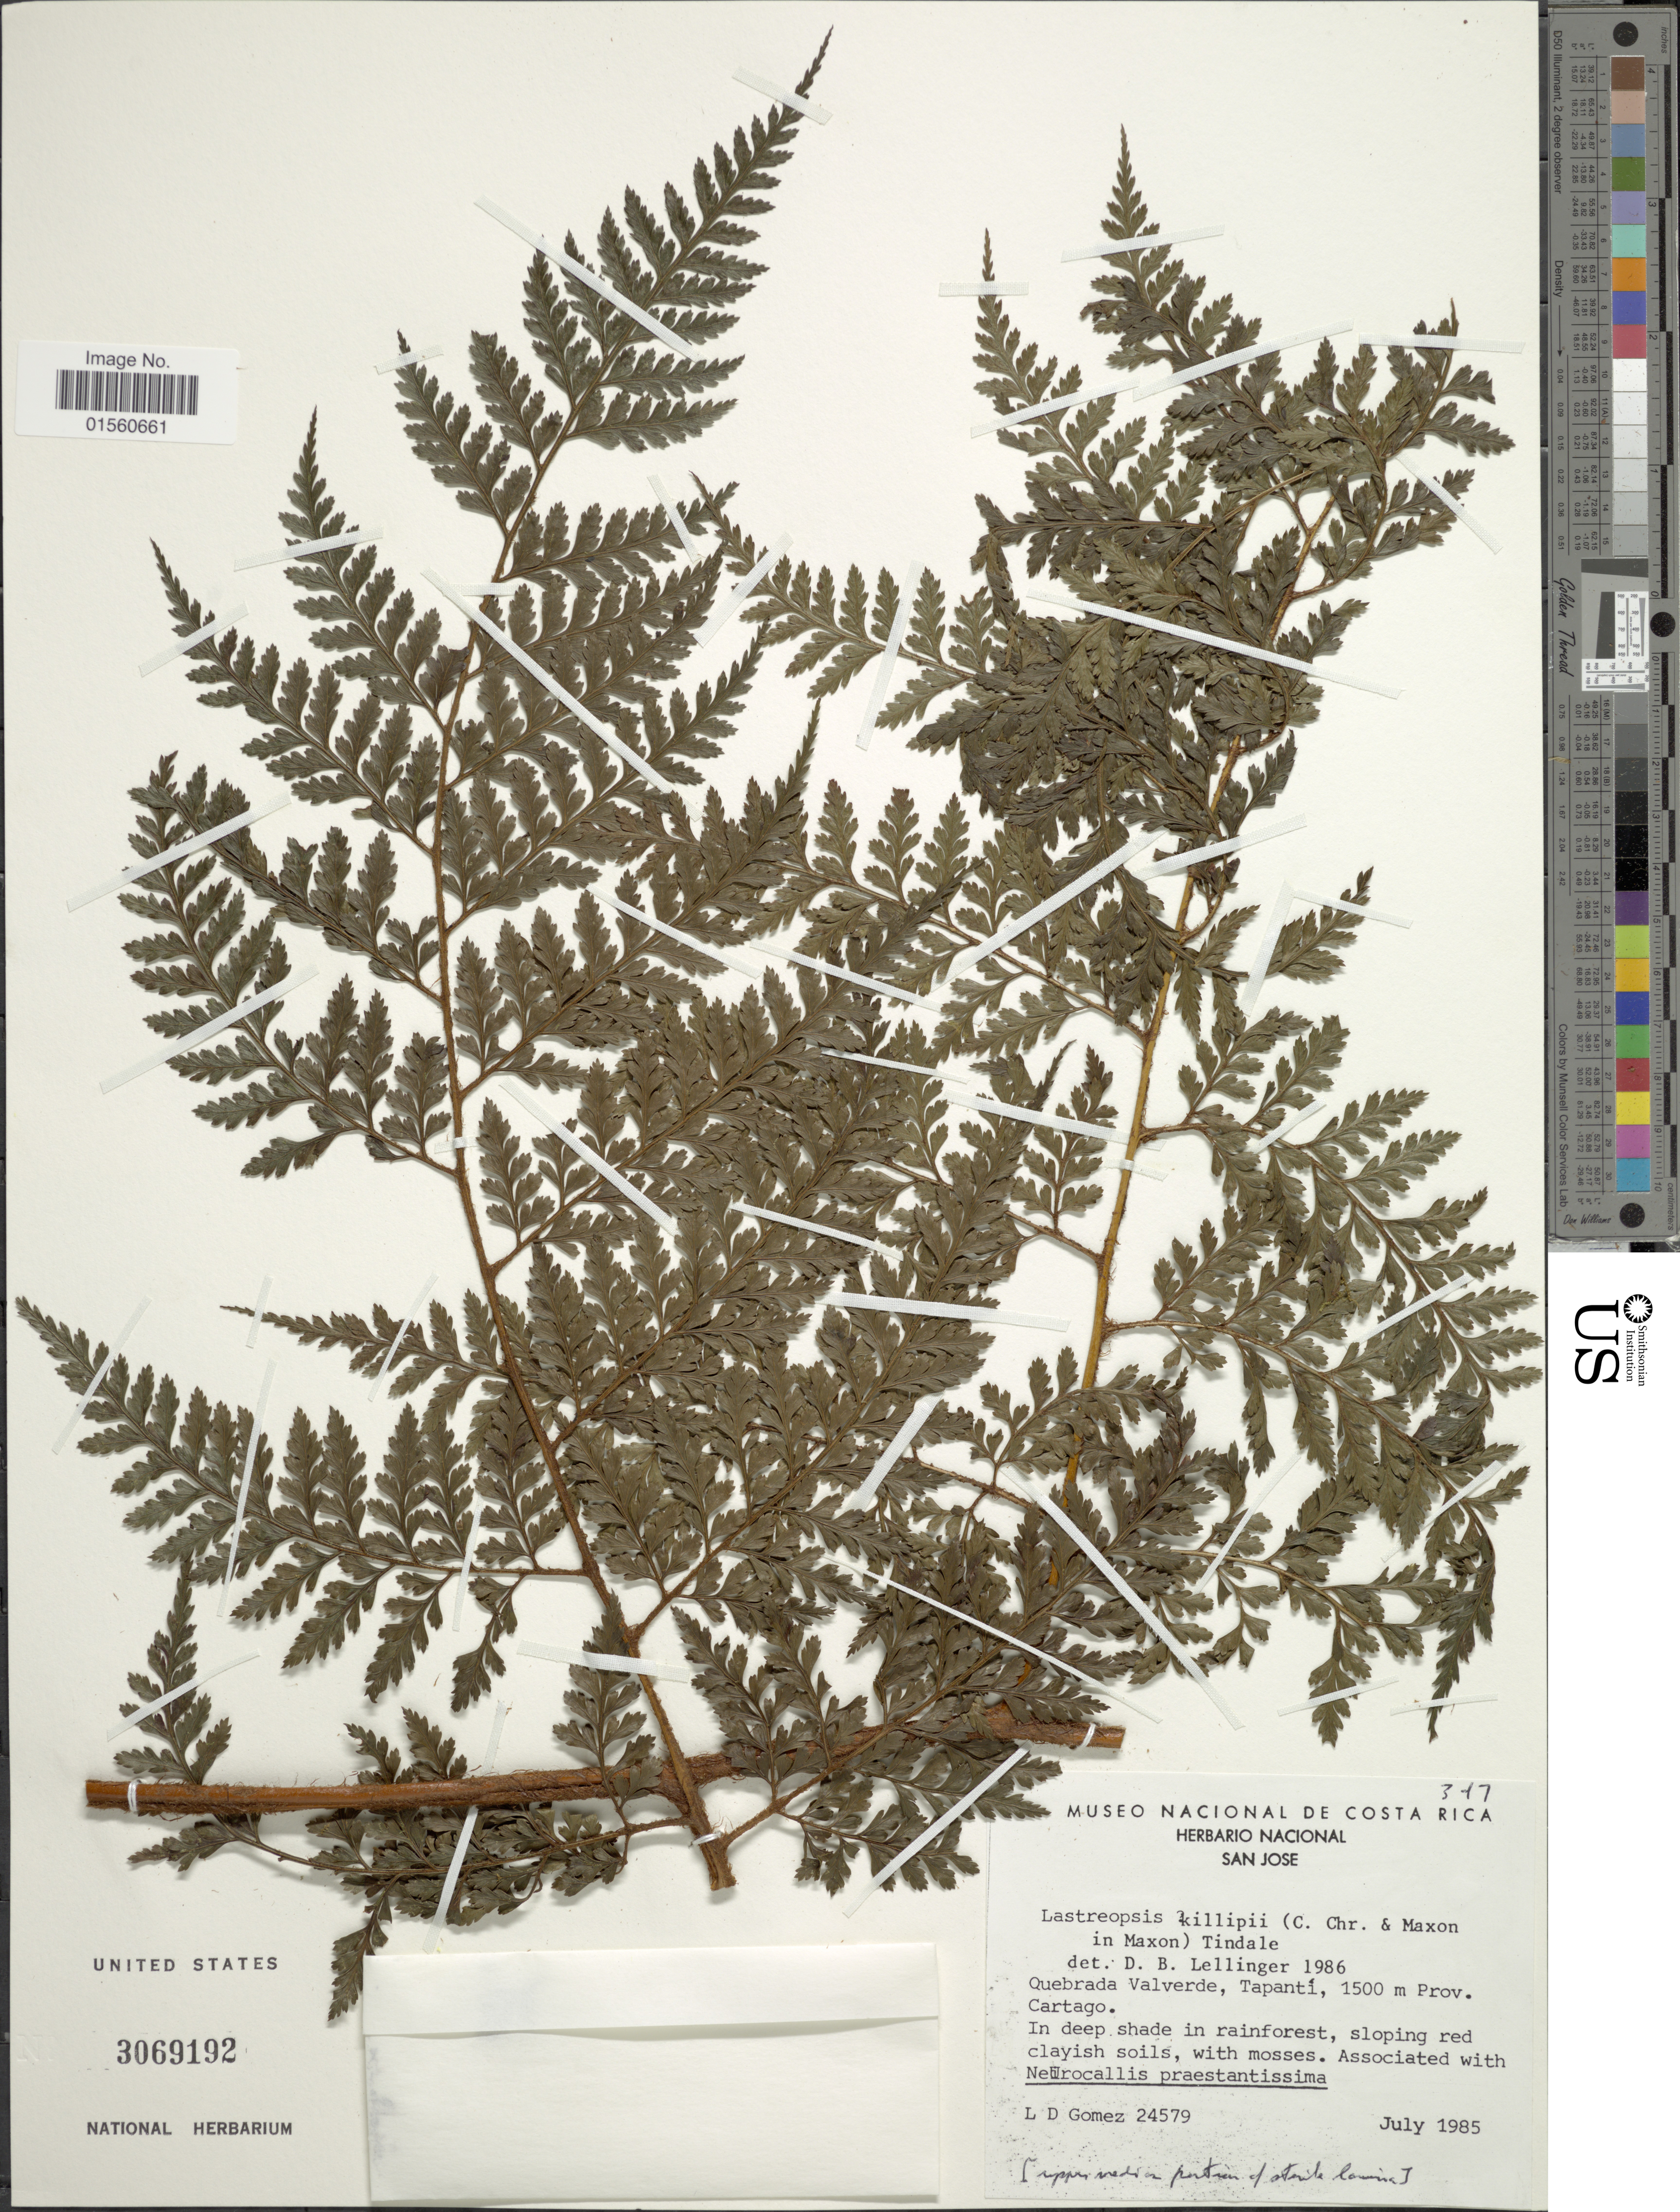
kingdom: Plantae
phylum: Tracheophyta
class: Polypodiopsida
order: Polypodiales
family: Dryopteridaceae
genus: Lastreopsis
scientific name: Lastreopsis killipii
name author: (C. Chr. & Maxon) Tindale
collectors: L. Gomez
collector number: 24579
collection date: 1985-07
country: Costa Rica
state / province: Cartago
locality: Quebrada Valverde, Tapanti, Prov. Cartago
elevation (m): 1500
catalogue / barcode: US 3069192